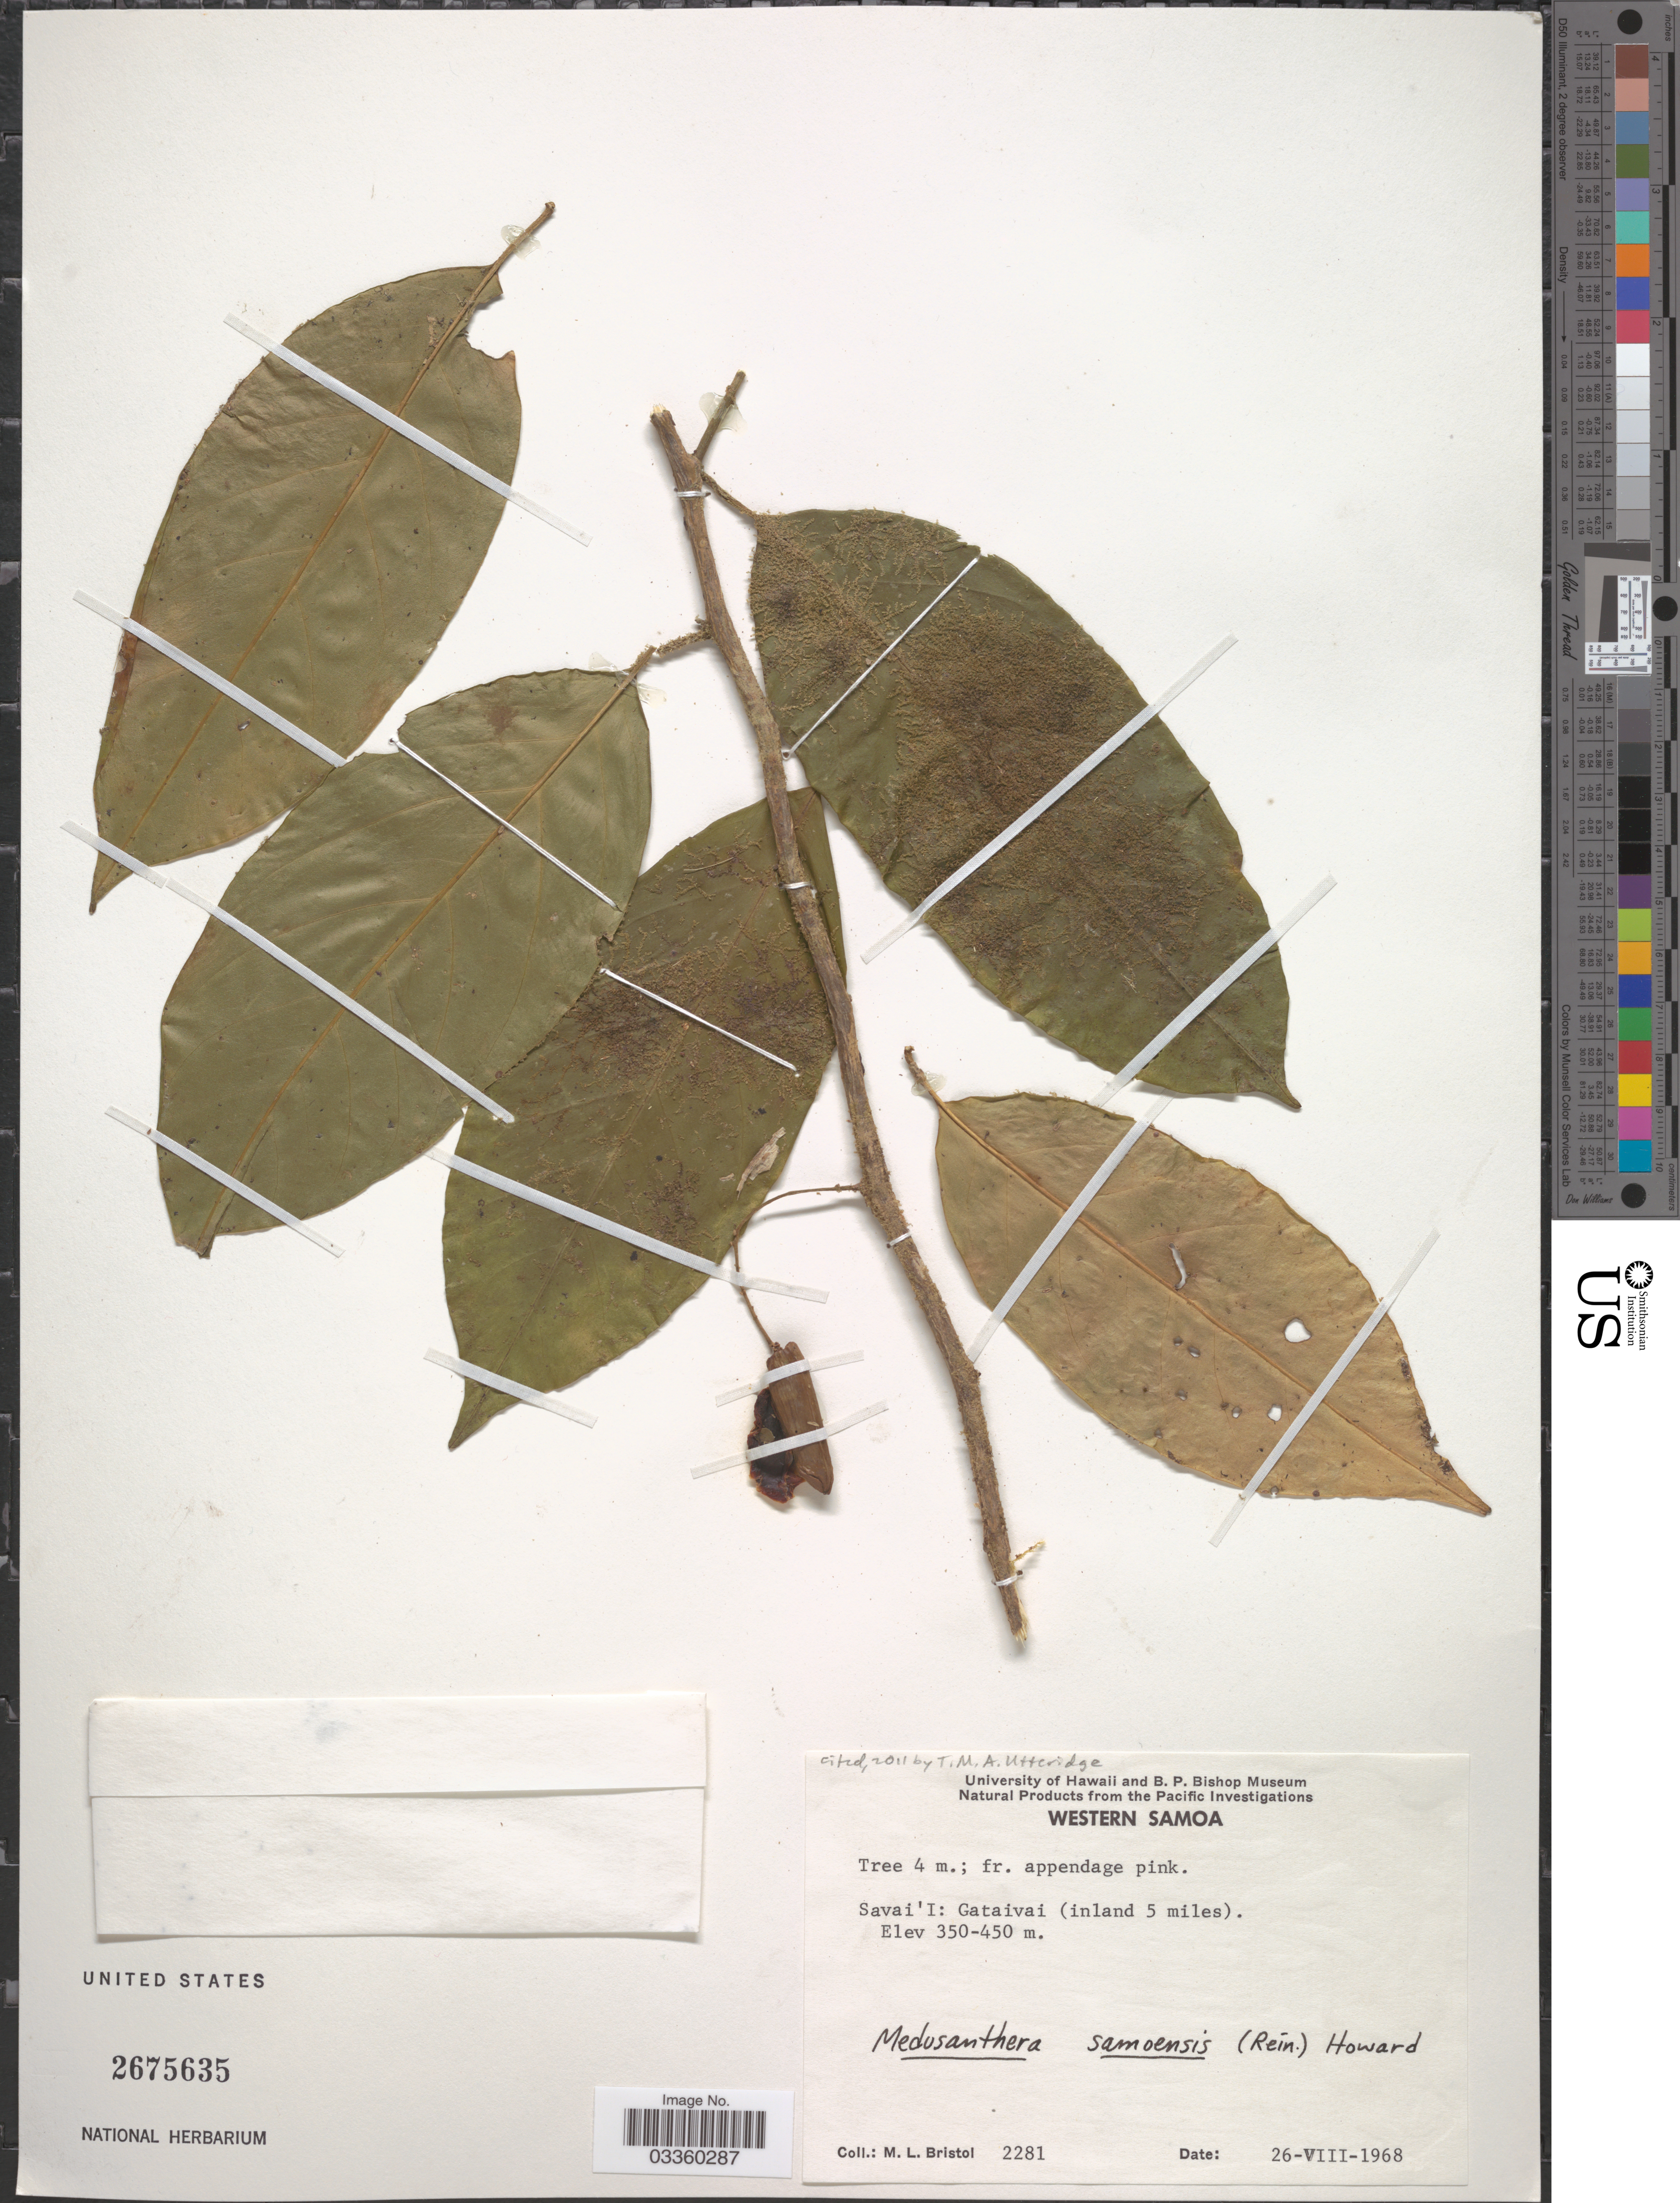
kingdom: Plantae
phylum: Tracheophyta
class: Magnoliopsida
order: Cardiopteridales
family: Stemonuraceae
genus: Medusanthera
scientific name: Medusanthera samoensis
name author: (Reinecke) R.A. Howard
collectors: M. L. Bristol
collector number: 2281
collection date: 1968-08-26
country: Samoa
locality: Savai'I: Gataivai (inland 5 miles).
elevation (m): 350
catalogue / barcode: US 2675635